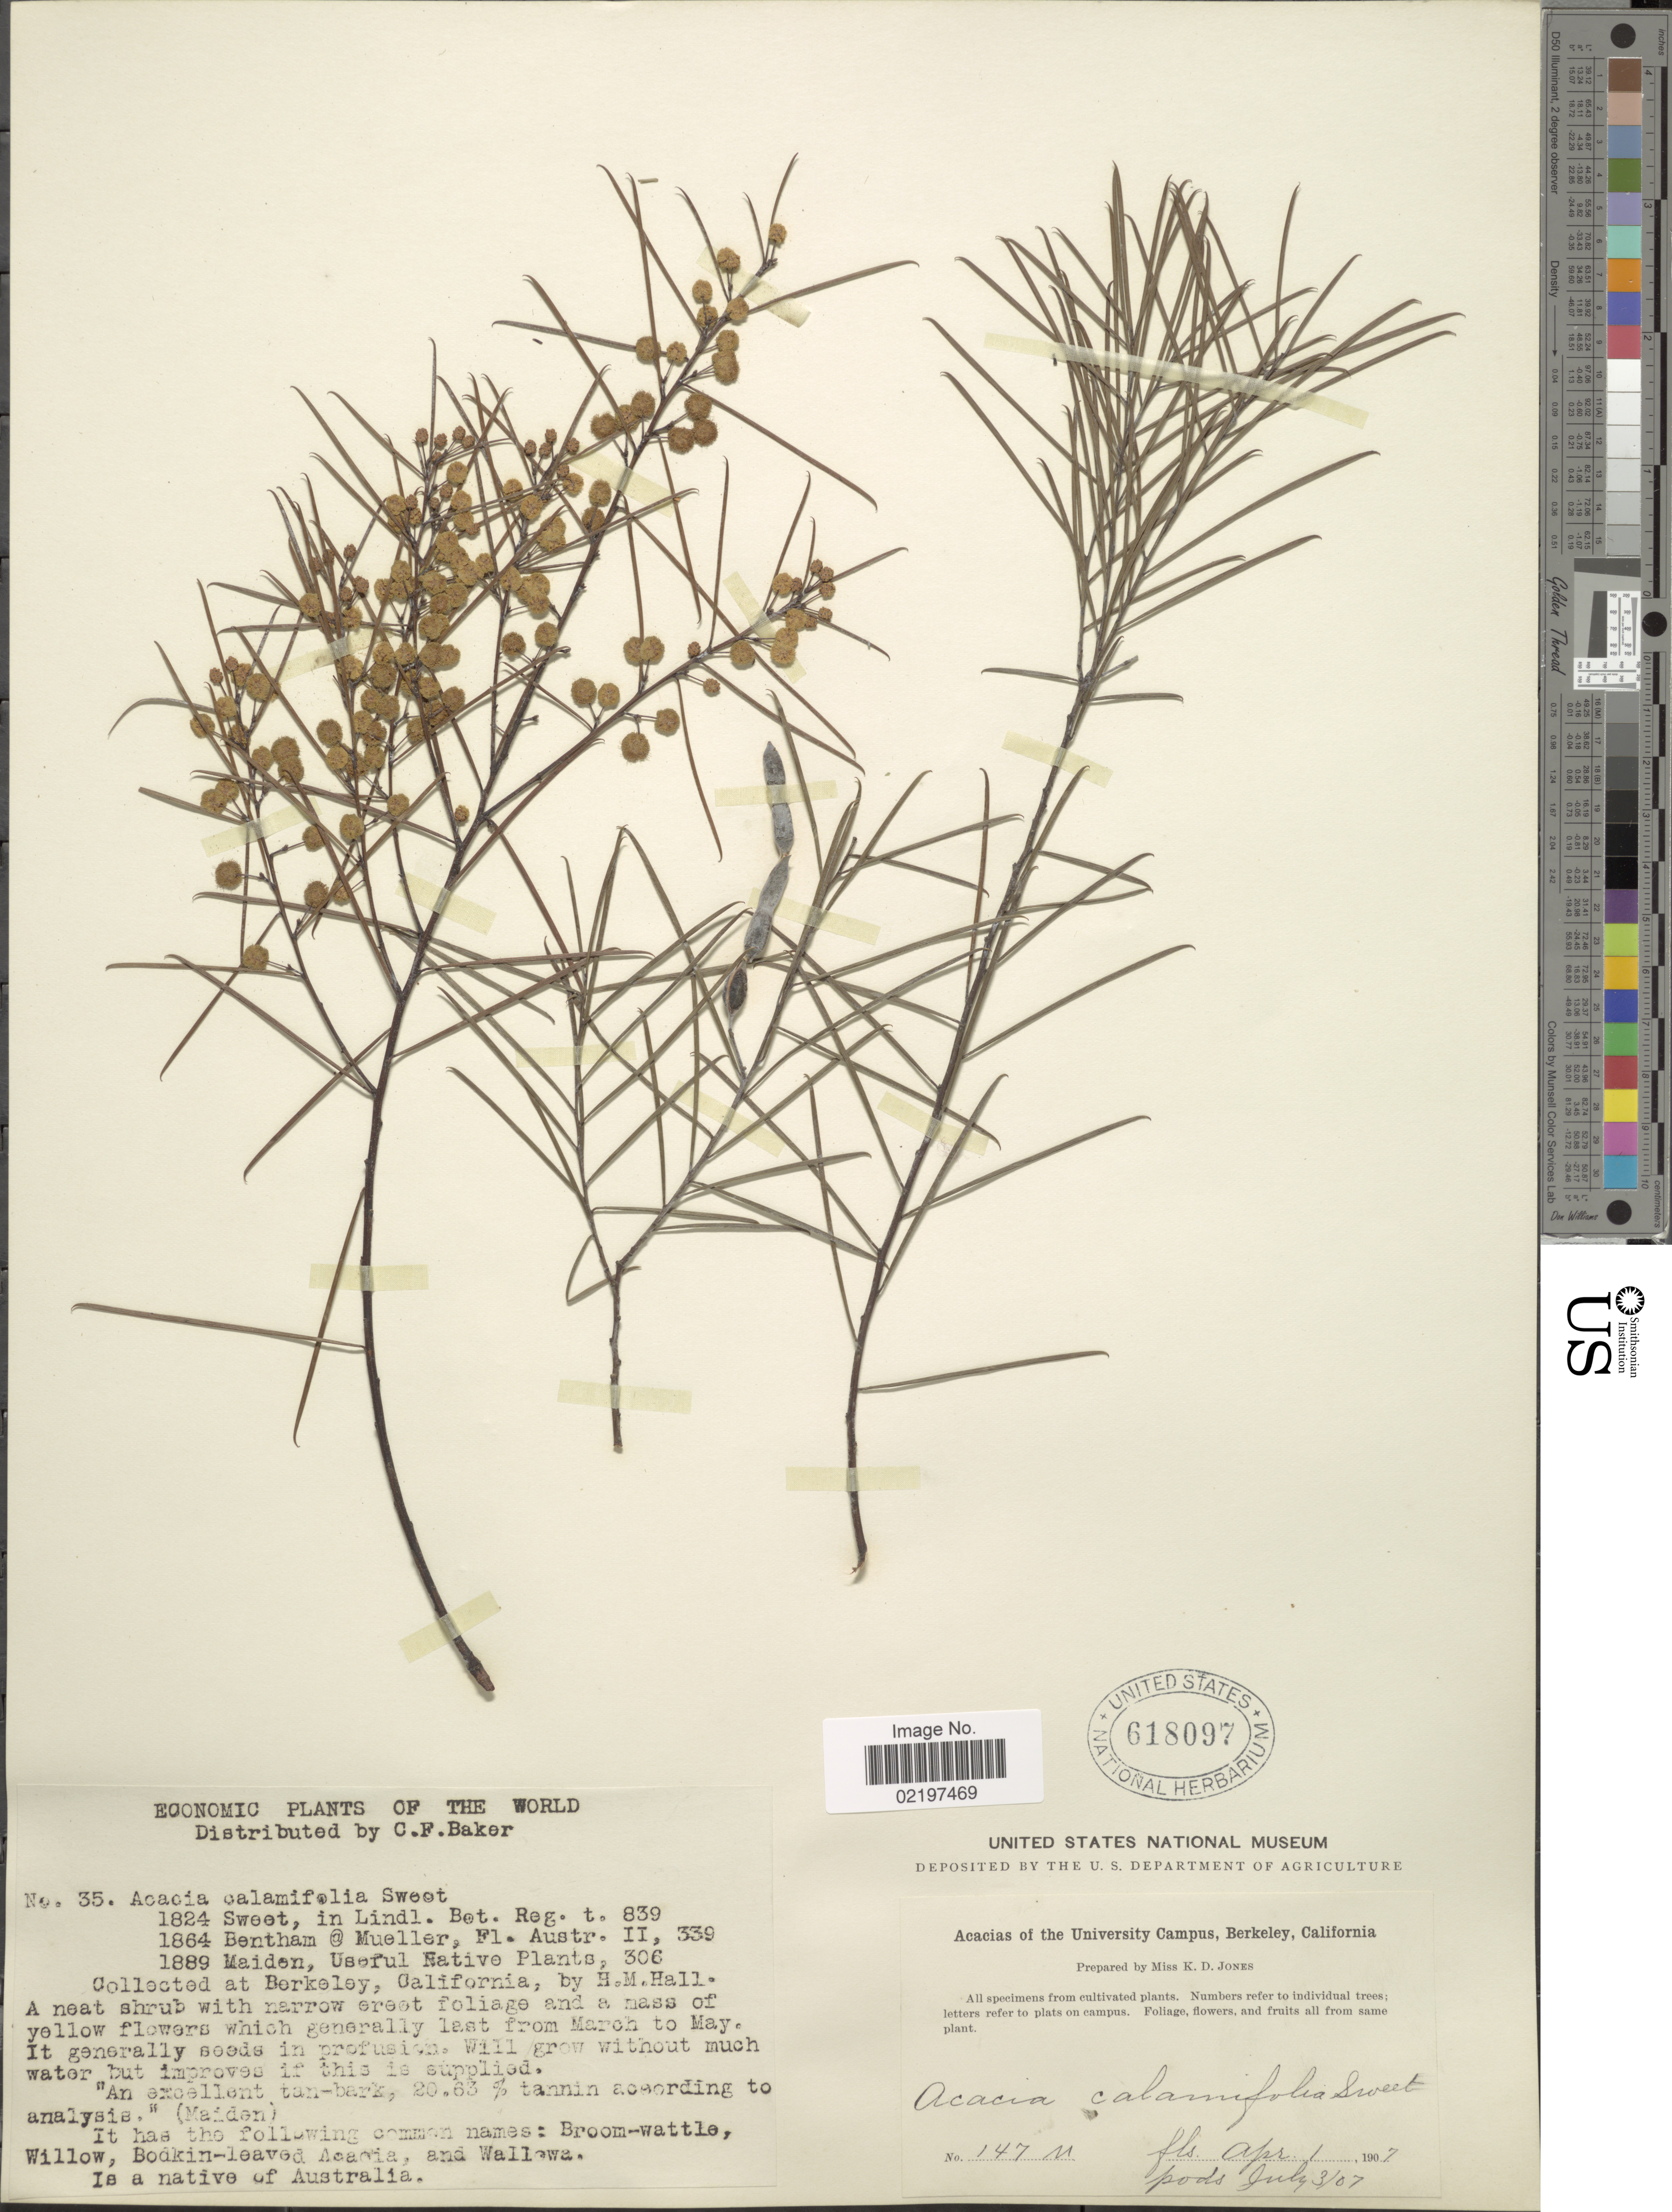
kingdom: Plantae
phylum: Tracheophyta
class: Magnoliopsida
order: Fabales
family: Fabaceae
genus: Acacia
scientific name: Acacia calamifolia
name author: Lindl.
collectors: H. M. Hall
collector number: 35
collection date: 1907-04-01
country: United States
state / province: California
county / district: Alameda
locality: Berkeley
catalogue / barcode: US 618097